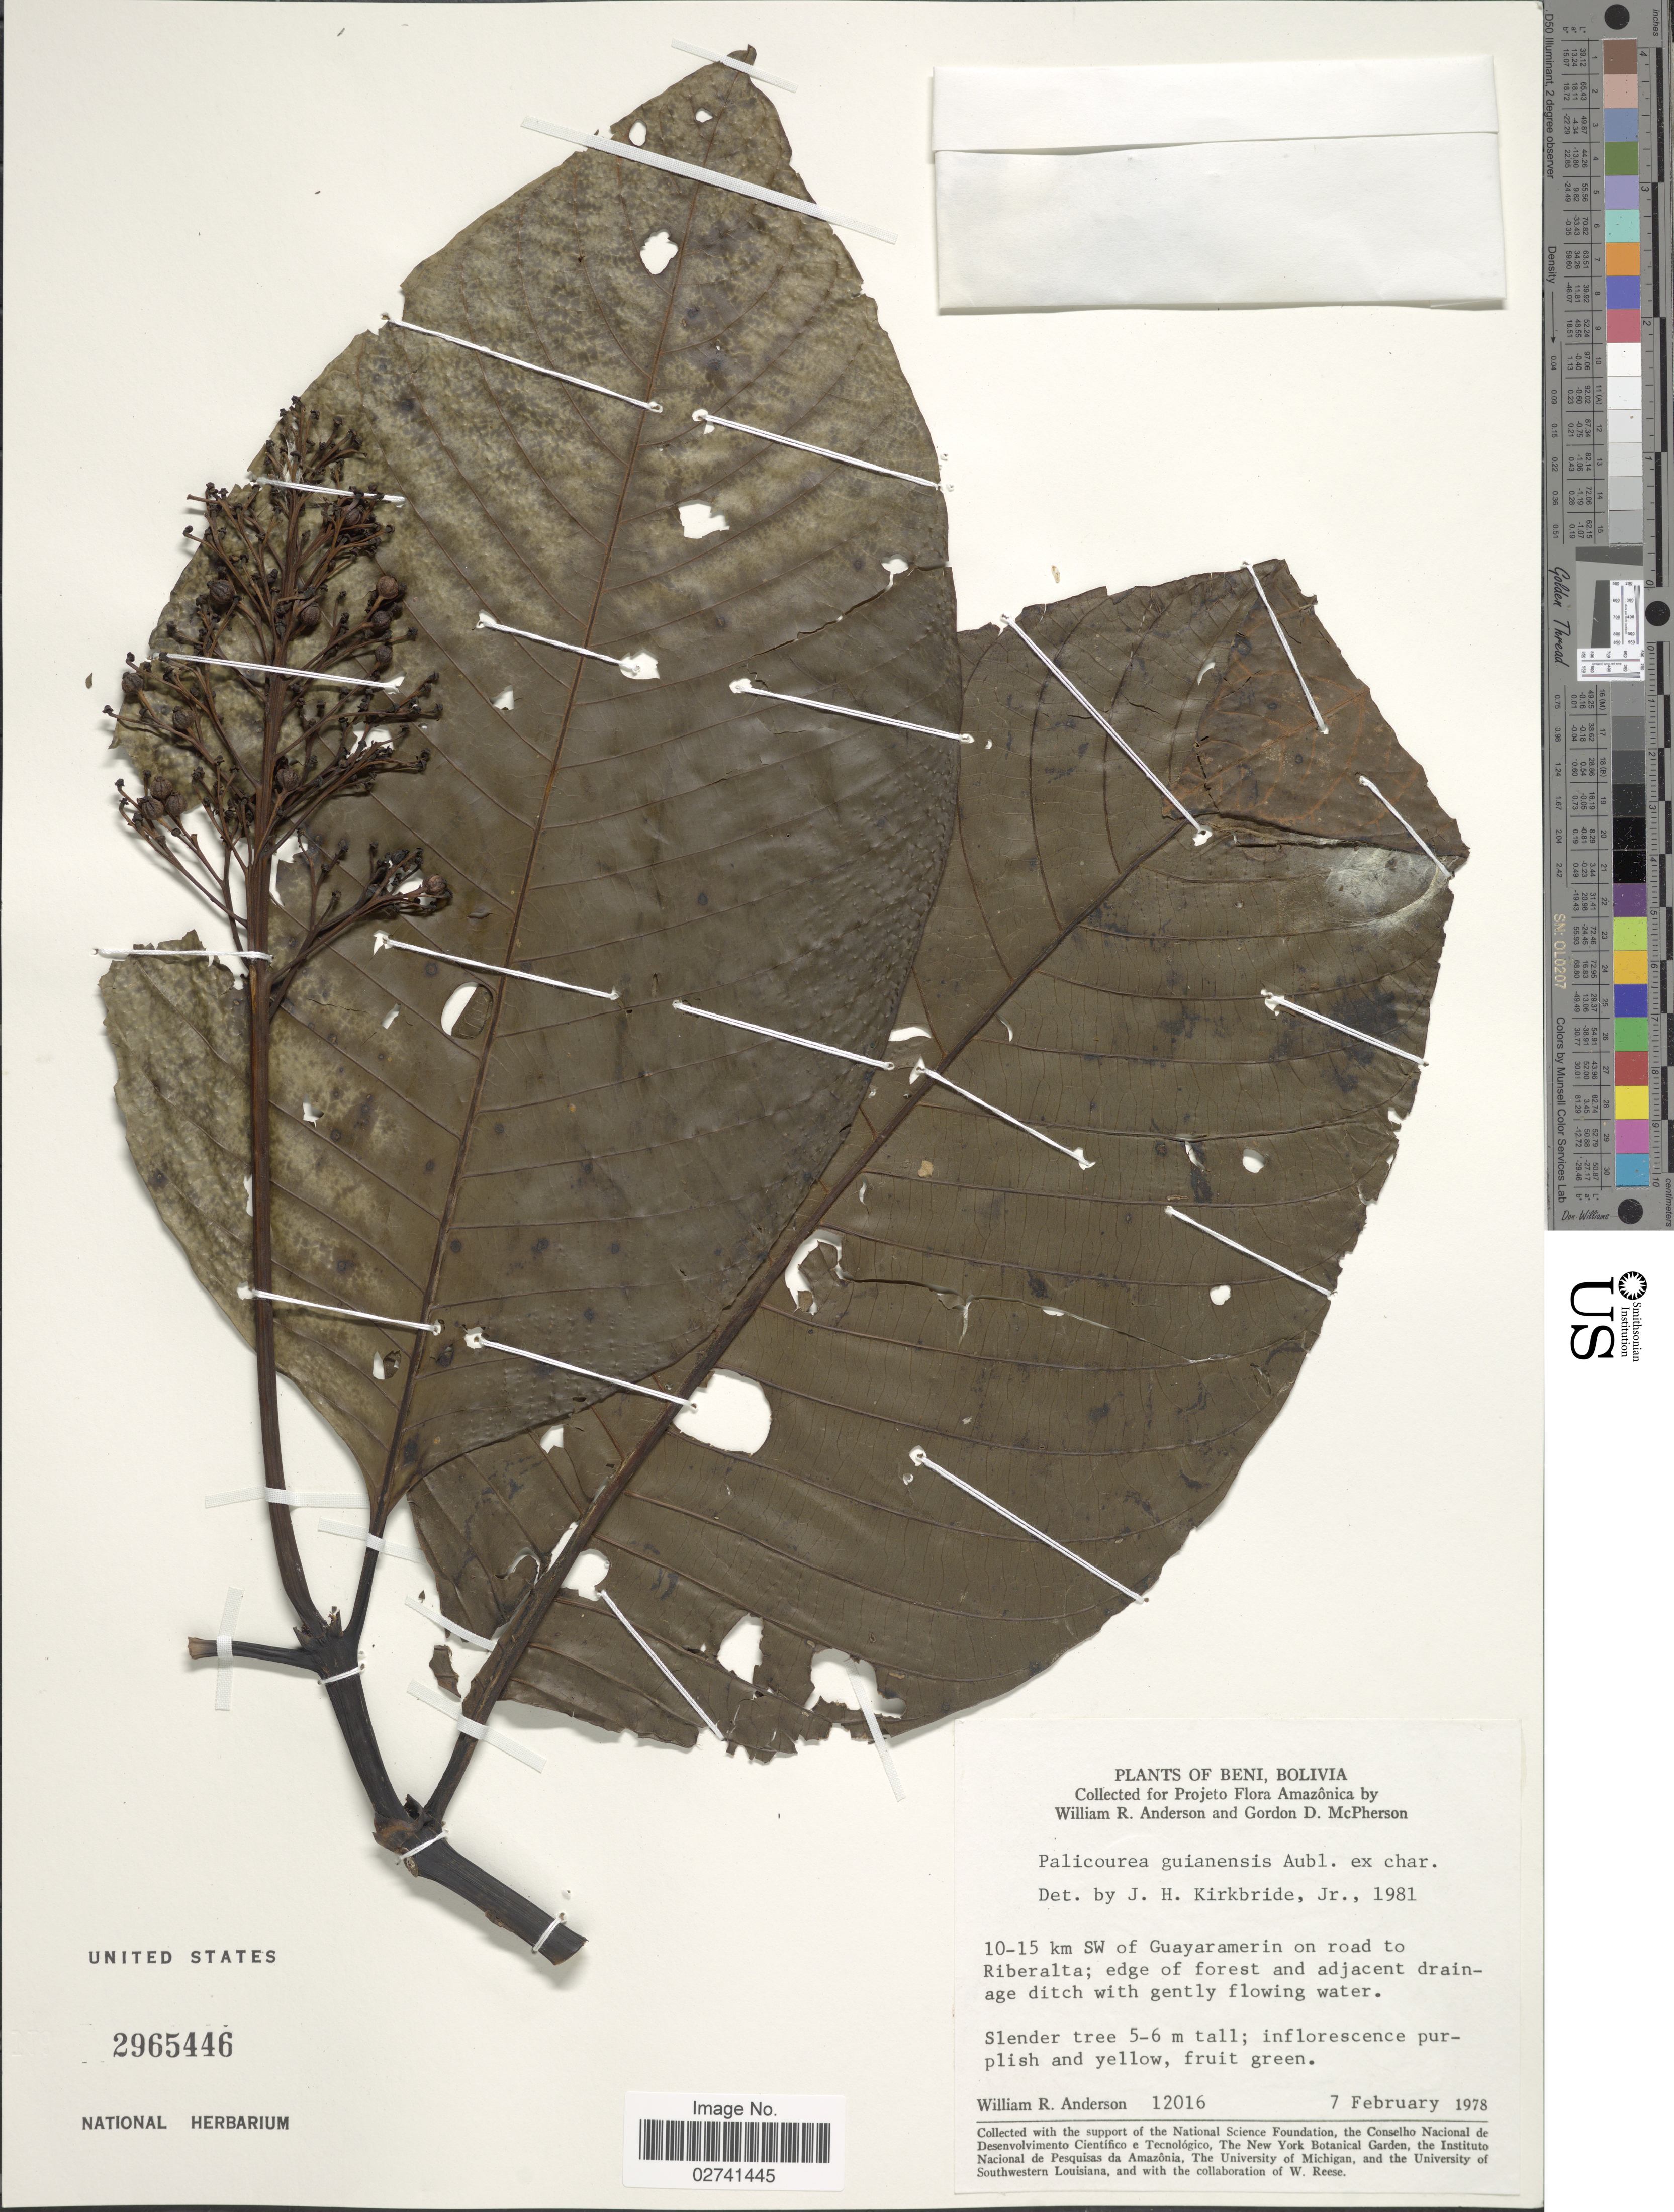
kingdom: Plantae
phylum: Tracheophyta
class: Magnoliopsida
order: Gentianales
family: Rubiaceae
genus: Palicourea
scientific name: Palicourea guianensis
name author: Aubl.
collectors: W. R. Anderson & G. D. McPherson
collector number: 12016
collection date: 1978-02-07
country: Bolivia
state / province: Beni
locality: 10-15 km SW of Guayaramerin on road to Riberalta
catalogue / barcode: US 2965446